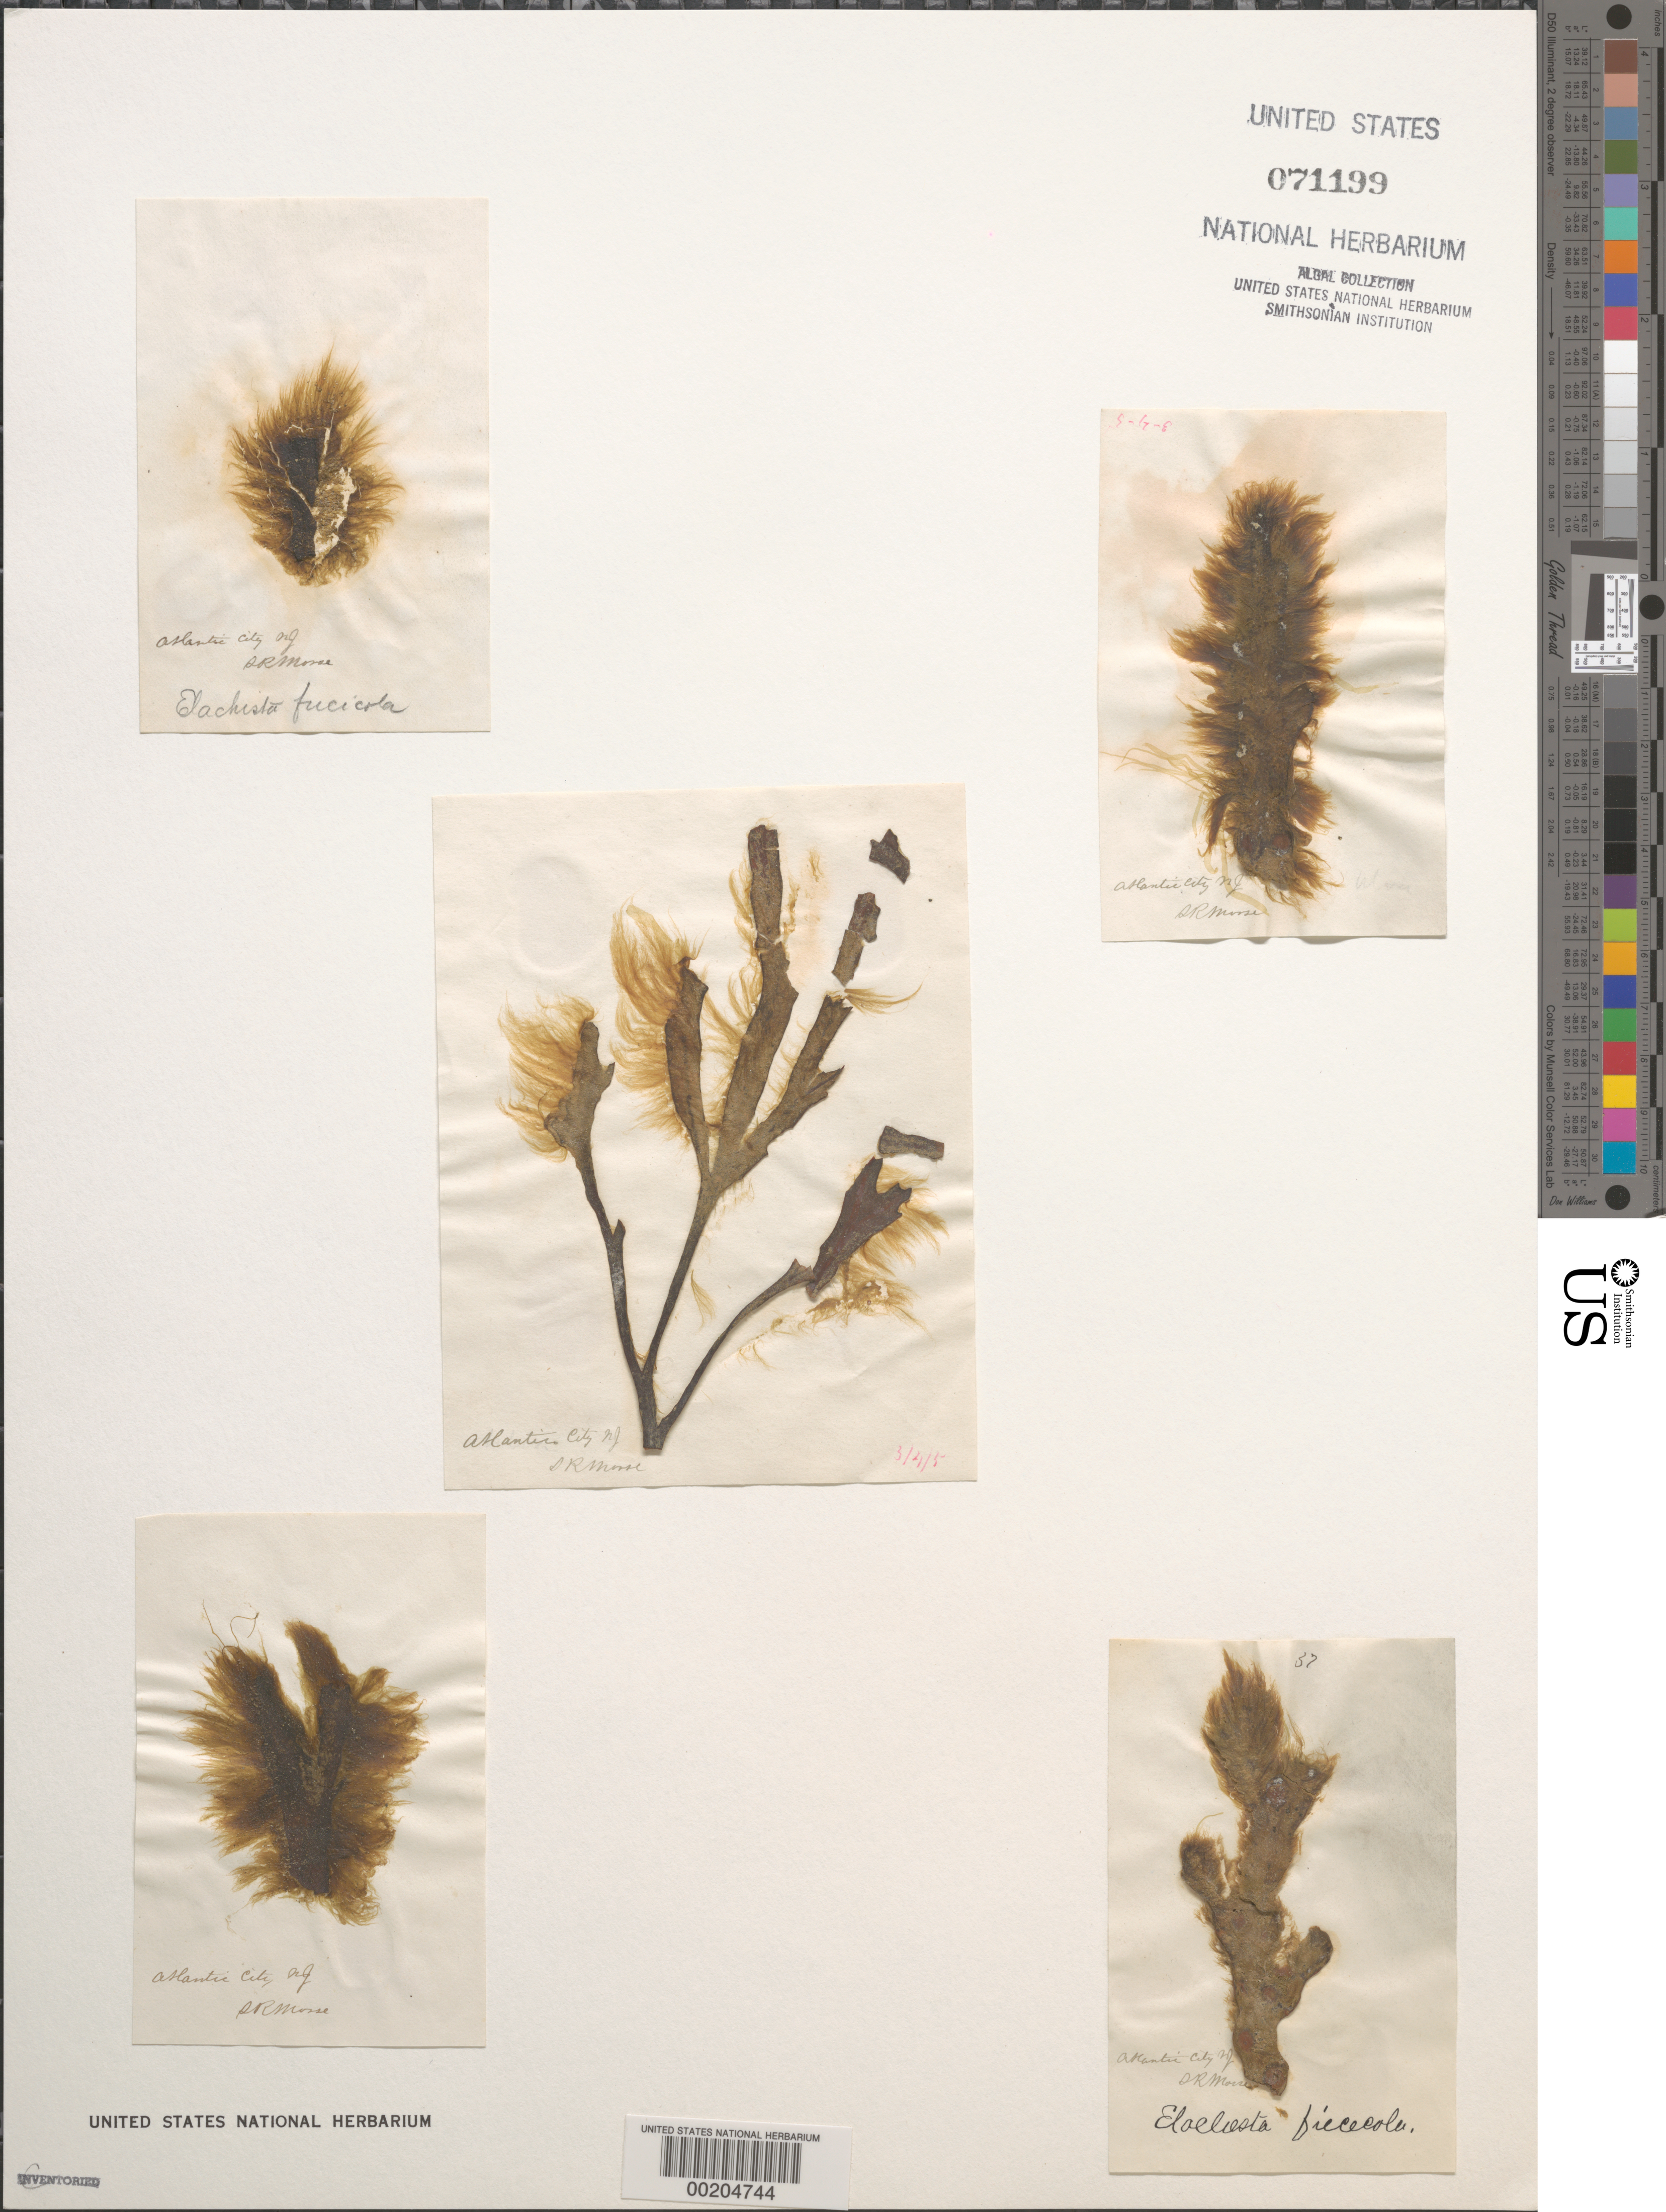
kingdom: Chromista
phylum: Ochrophyta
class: Phaeophyceae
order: Ectocarpales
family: Chordariaceae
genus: Elachista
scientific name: Elachista fucicola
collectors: S. Morse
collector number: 37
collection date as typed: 21 Mar 1905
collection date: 1905-03-21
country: United States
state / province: New Jersey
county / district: Atlantic County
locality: Atlantic City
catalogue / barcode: US 71199